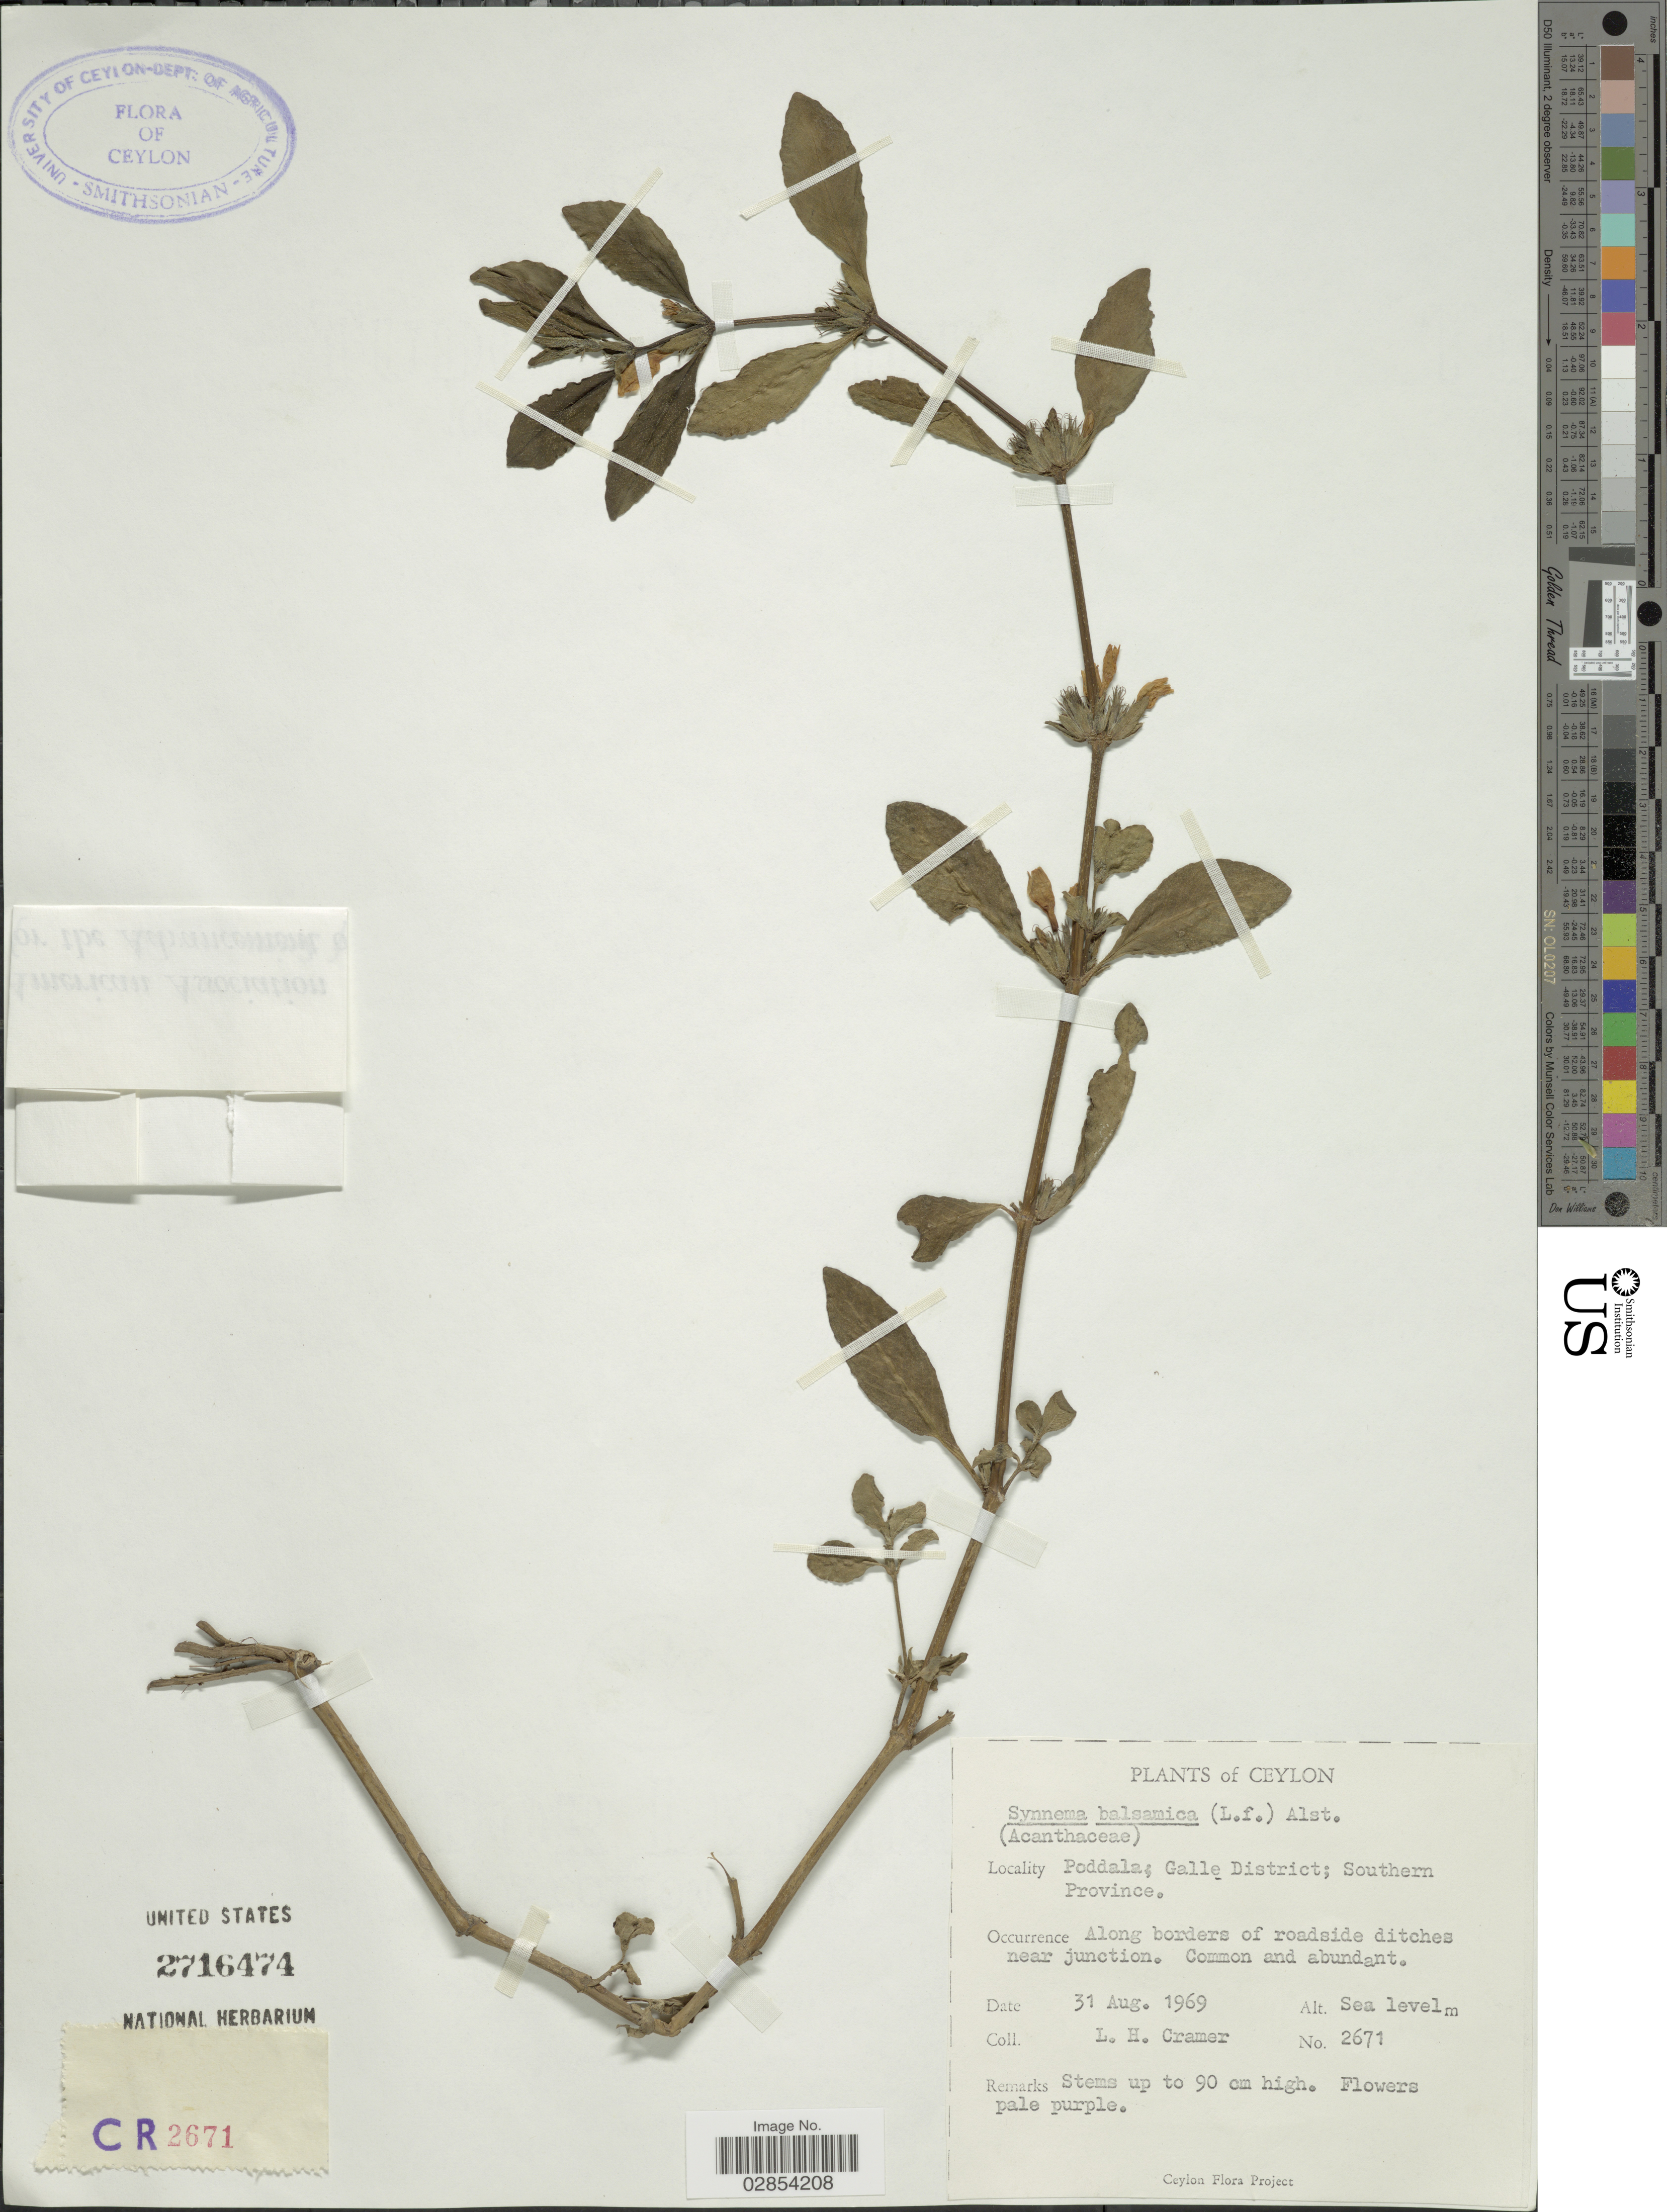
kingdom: Plantae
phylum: Tracheophyta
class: Magnoliopsida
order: Lamiales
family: Acanthaceae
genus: Hygrophila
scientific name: Hygrophila balsamica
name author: Raf.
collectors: L. H. Cramer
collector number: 2671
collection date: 1969-08-31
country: Sri Lanka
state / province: Southern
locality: Poddala; Calle District. Ceylon.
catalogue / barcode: US 2716474